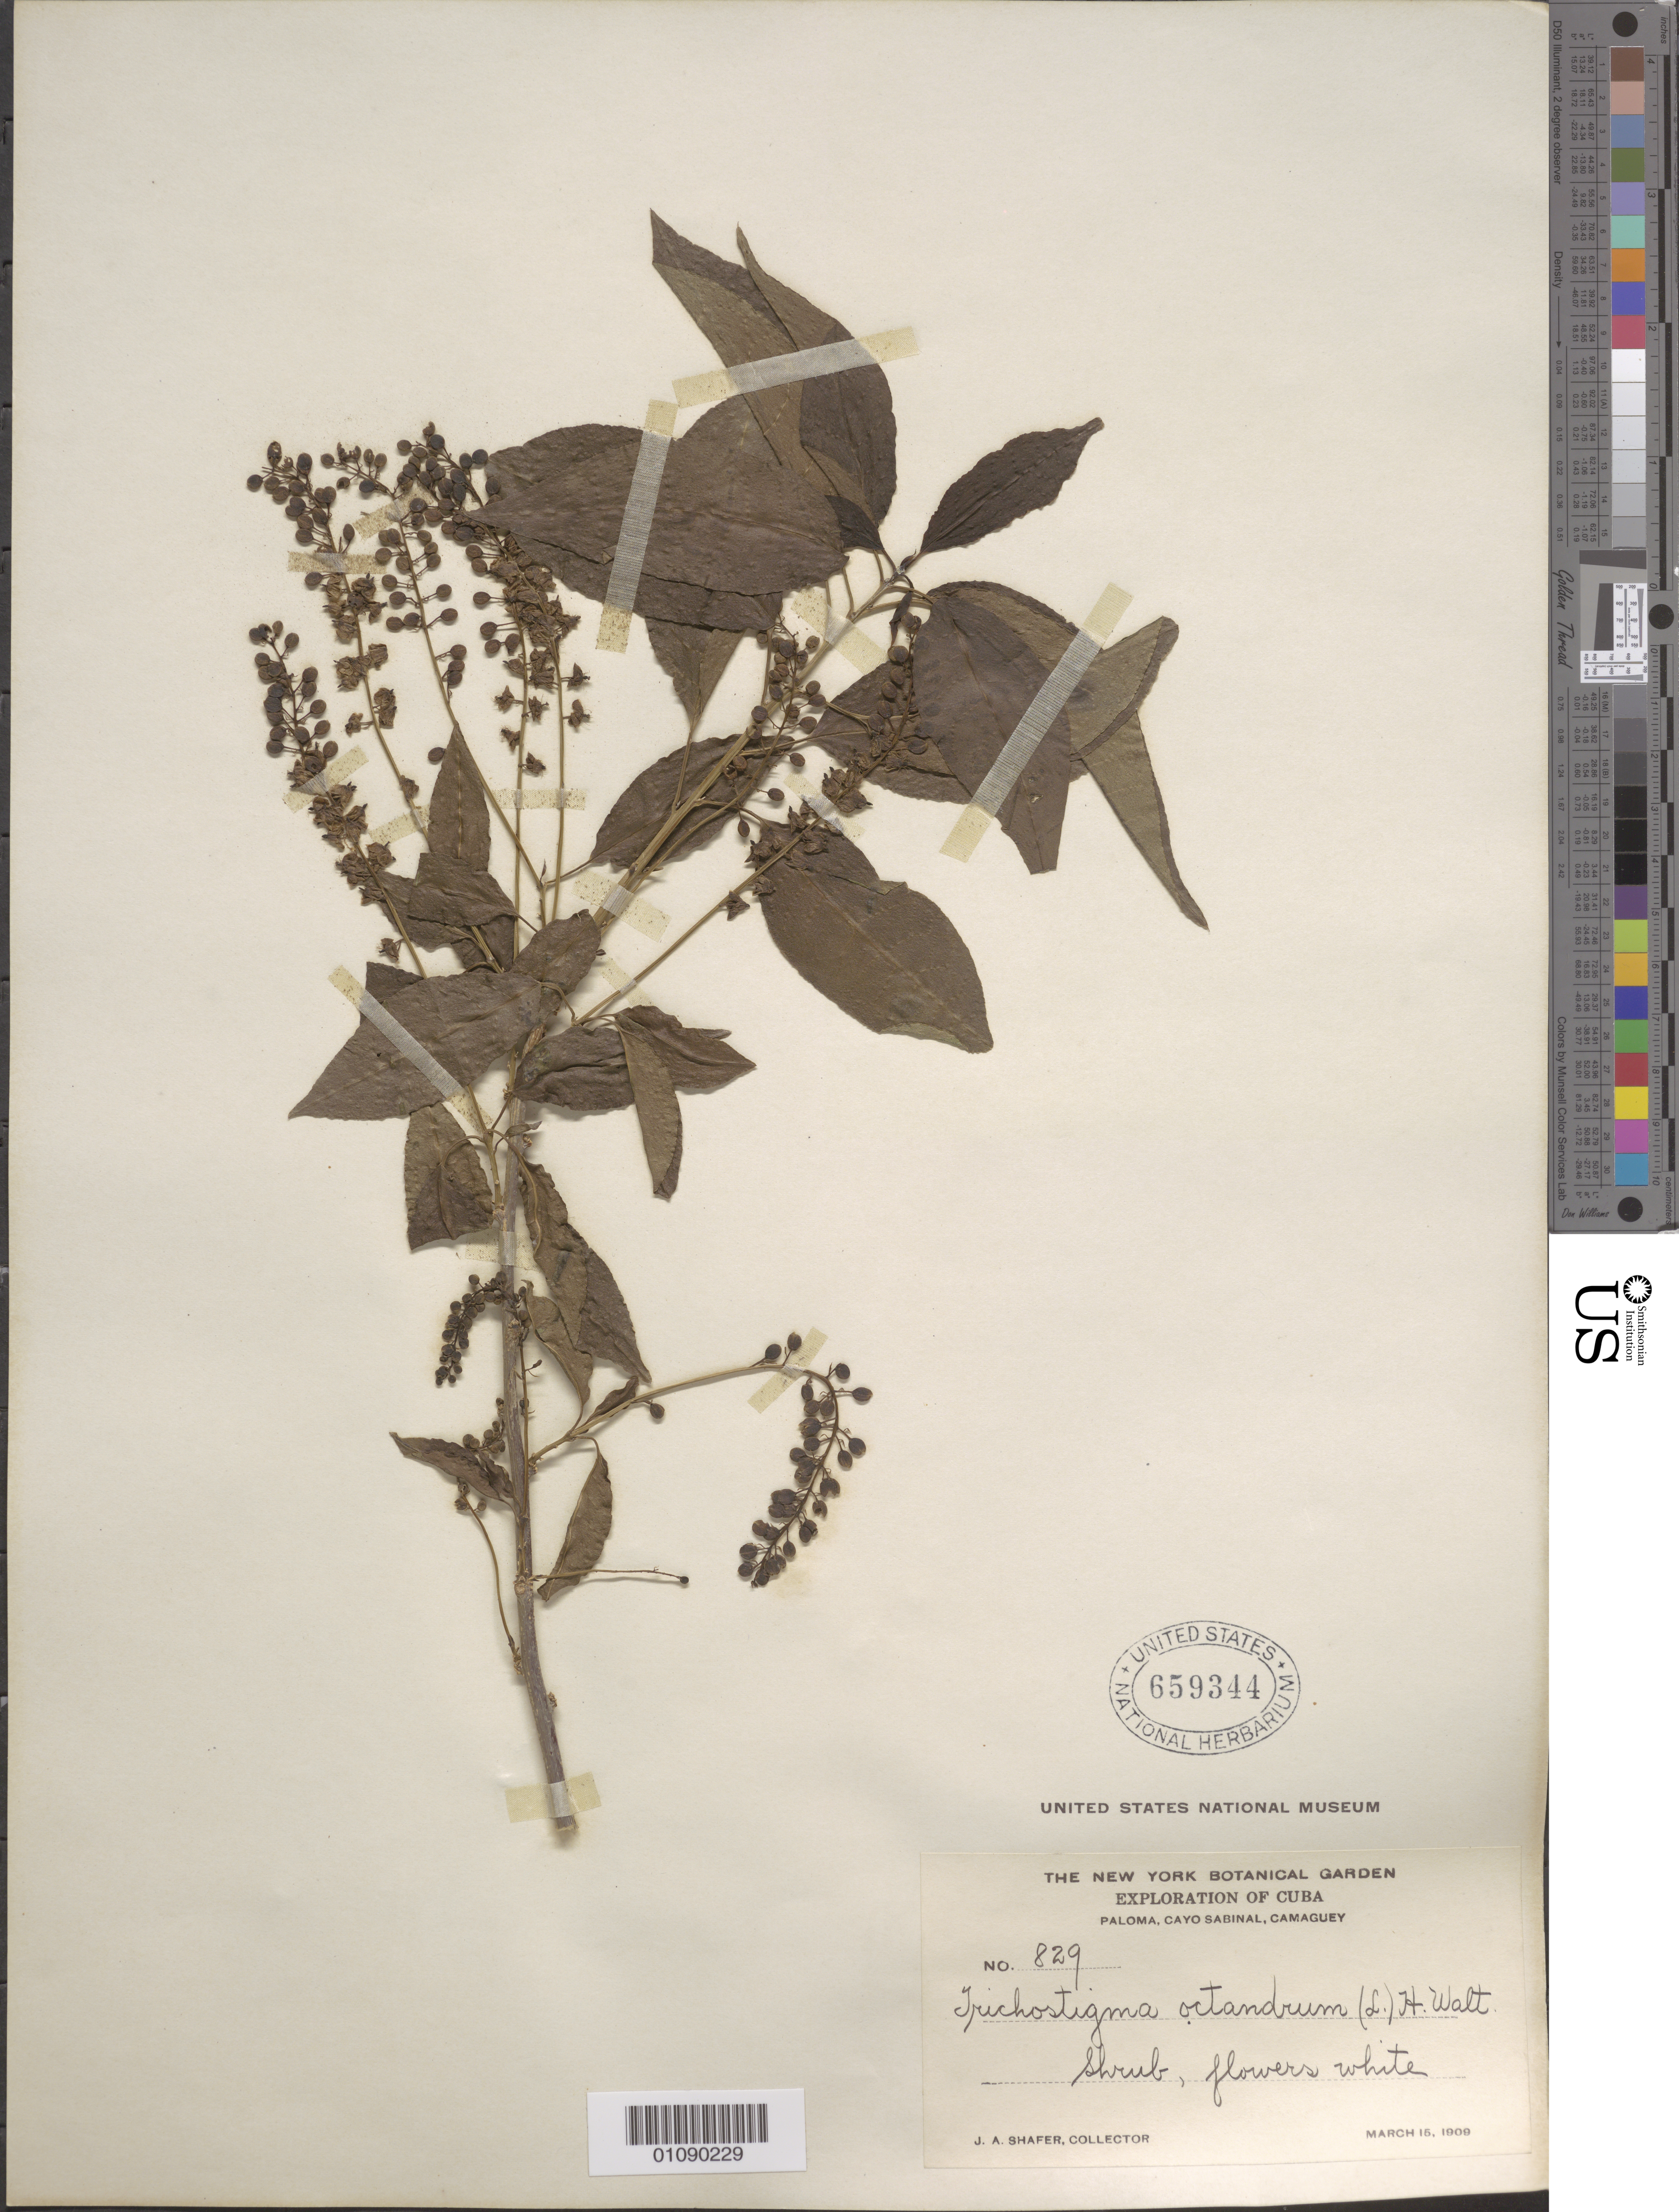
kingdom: Plantae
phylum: Tracheophyta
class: Magnoliopsida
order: Caryophyllales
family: Phytolaccaceae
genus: Trichostigma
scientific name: Trichostigma octandrum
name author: (L.) H. Walter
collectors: J. A. Shafer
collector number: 829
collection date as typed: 15 Mar 1909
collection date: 1909-03-15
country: Cuba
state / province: Camagüey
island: Cuba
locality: Cayo Sabinal, Paloma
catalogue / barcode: US 659344